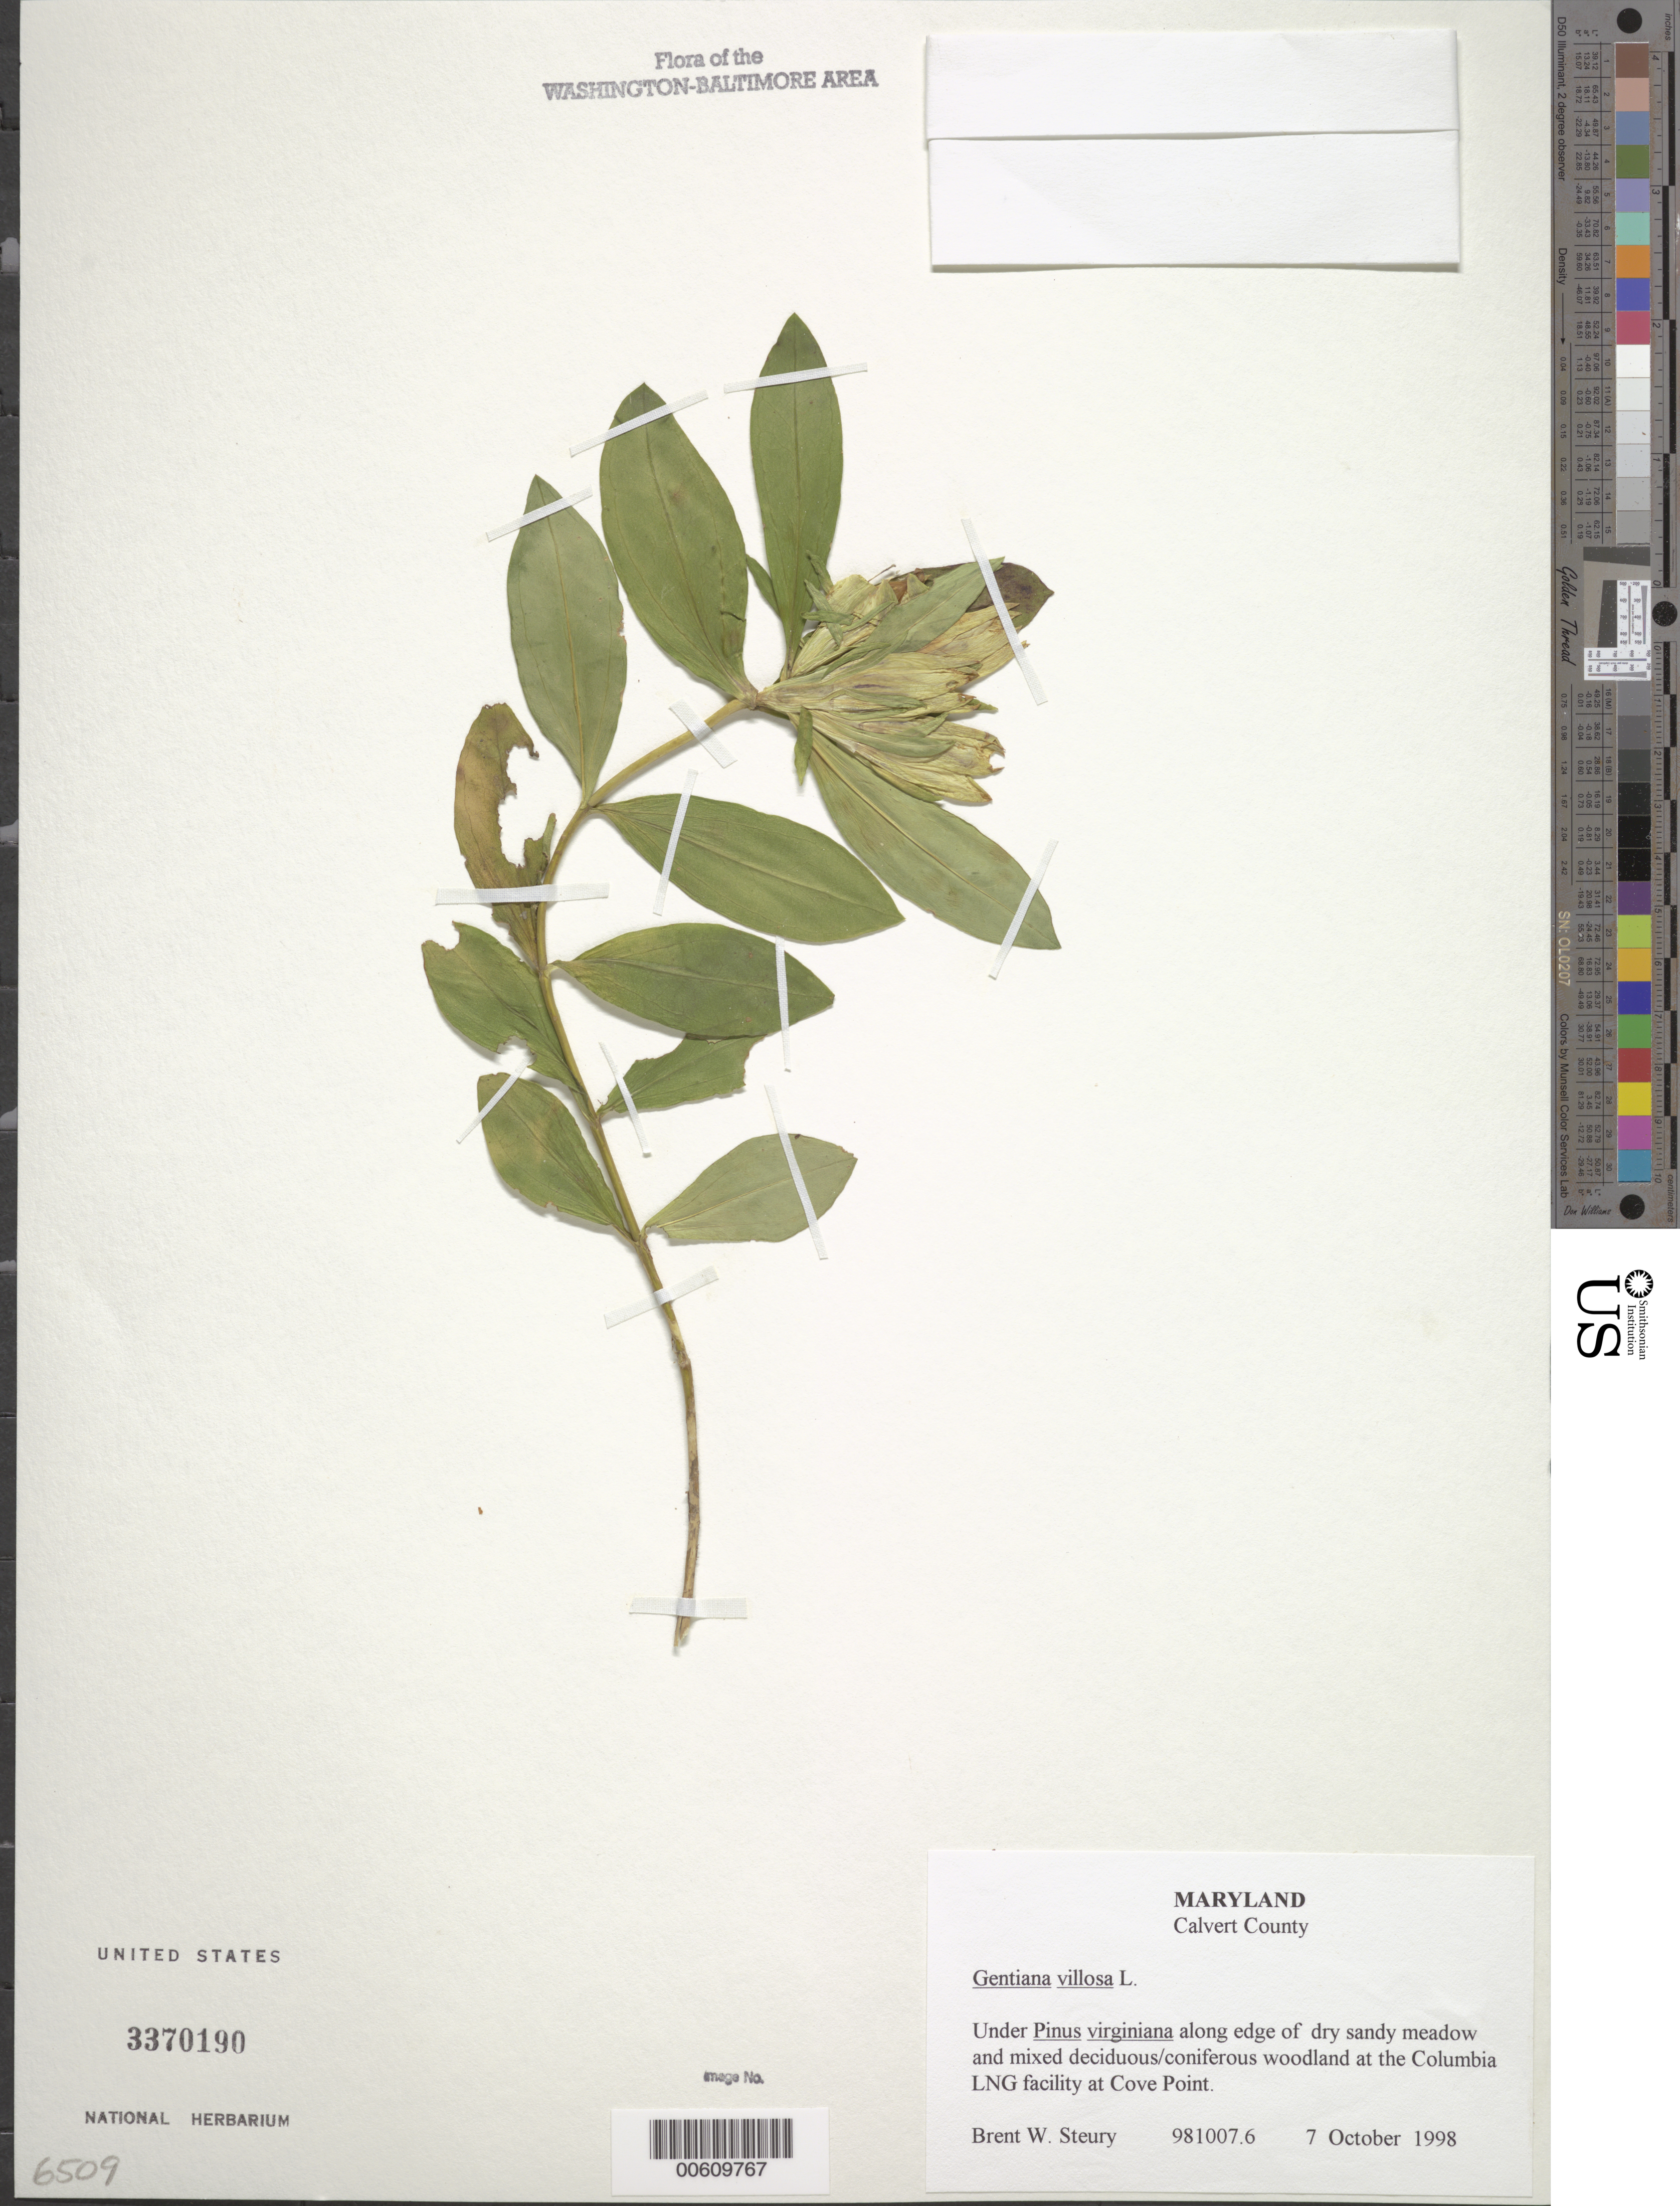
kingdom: Plantae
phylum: Tracheophyta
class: Magnoliopsida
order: Gentianales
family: Gentianaceae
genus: Gentiana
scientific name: Gentiana villosa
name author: L.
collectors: B. Steury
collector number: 981007.6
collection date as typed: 07 Oct 1998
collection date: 1998-10-07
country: United States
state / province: Maryland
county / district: Calvert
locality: Columbia Long Facility at Cove Point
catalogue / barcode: US 3370190